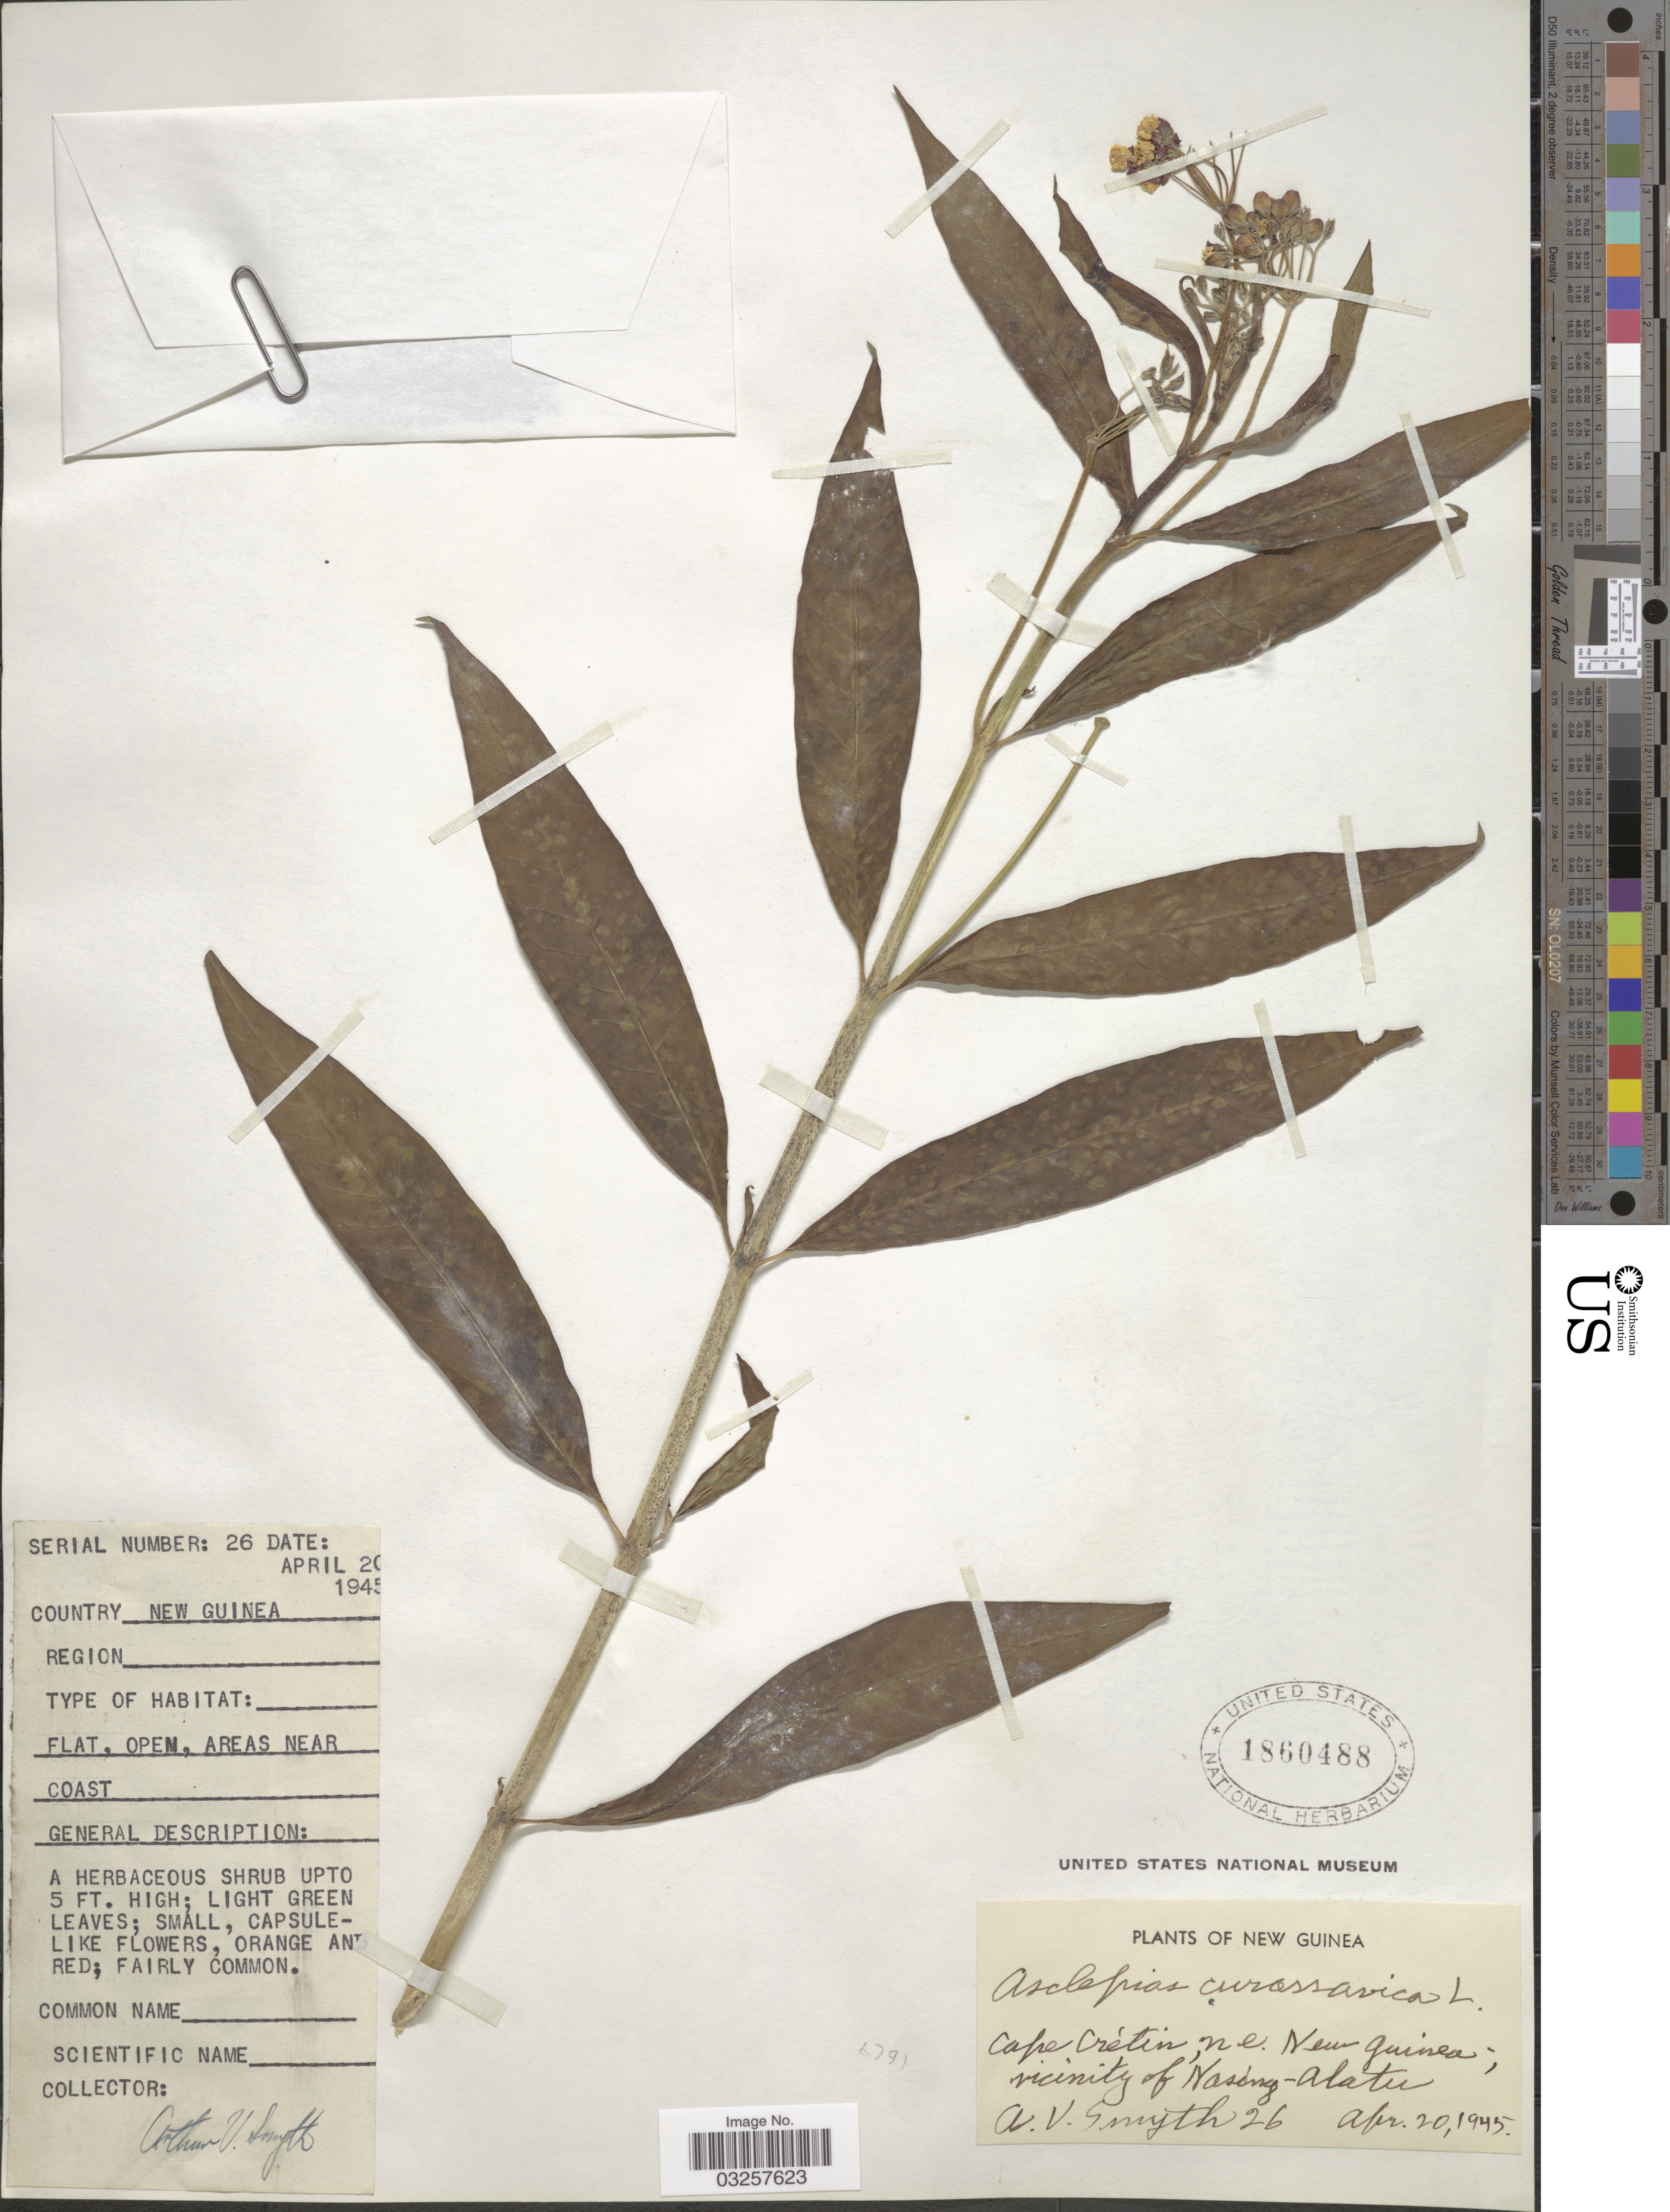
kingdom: Plantae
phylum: Tracheophyta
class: Magnoliopsida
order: Gentianales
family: Apocynaceae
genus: Asclepias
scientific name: Asclepias curassavica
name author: L.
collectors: A. V. Smyth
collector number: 26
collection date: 1945-04-20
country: Papua New Guinea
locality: New Guinea. Cape Crétin, n.e. New Guinea, vicinity of Nasing-Alatu.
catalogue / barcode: US 1860488